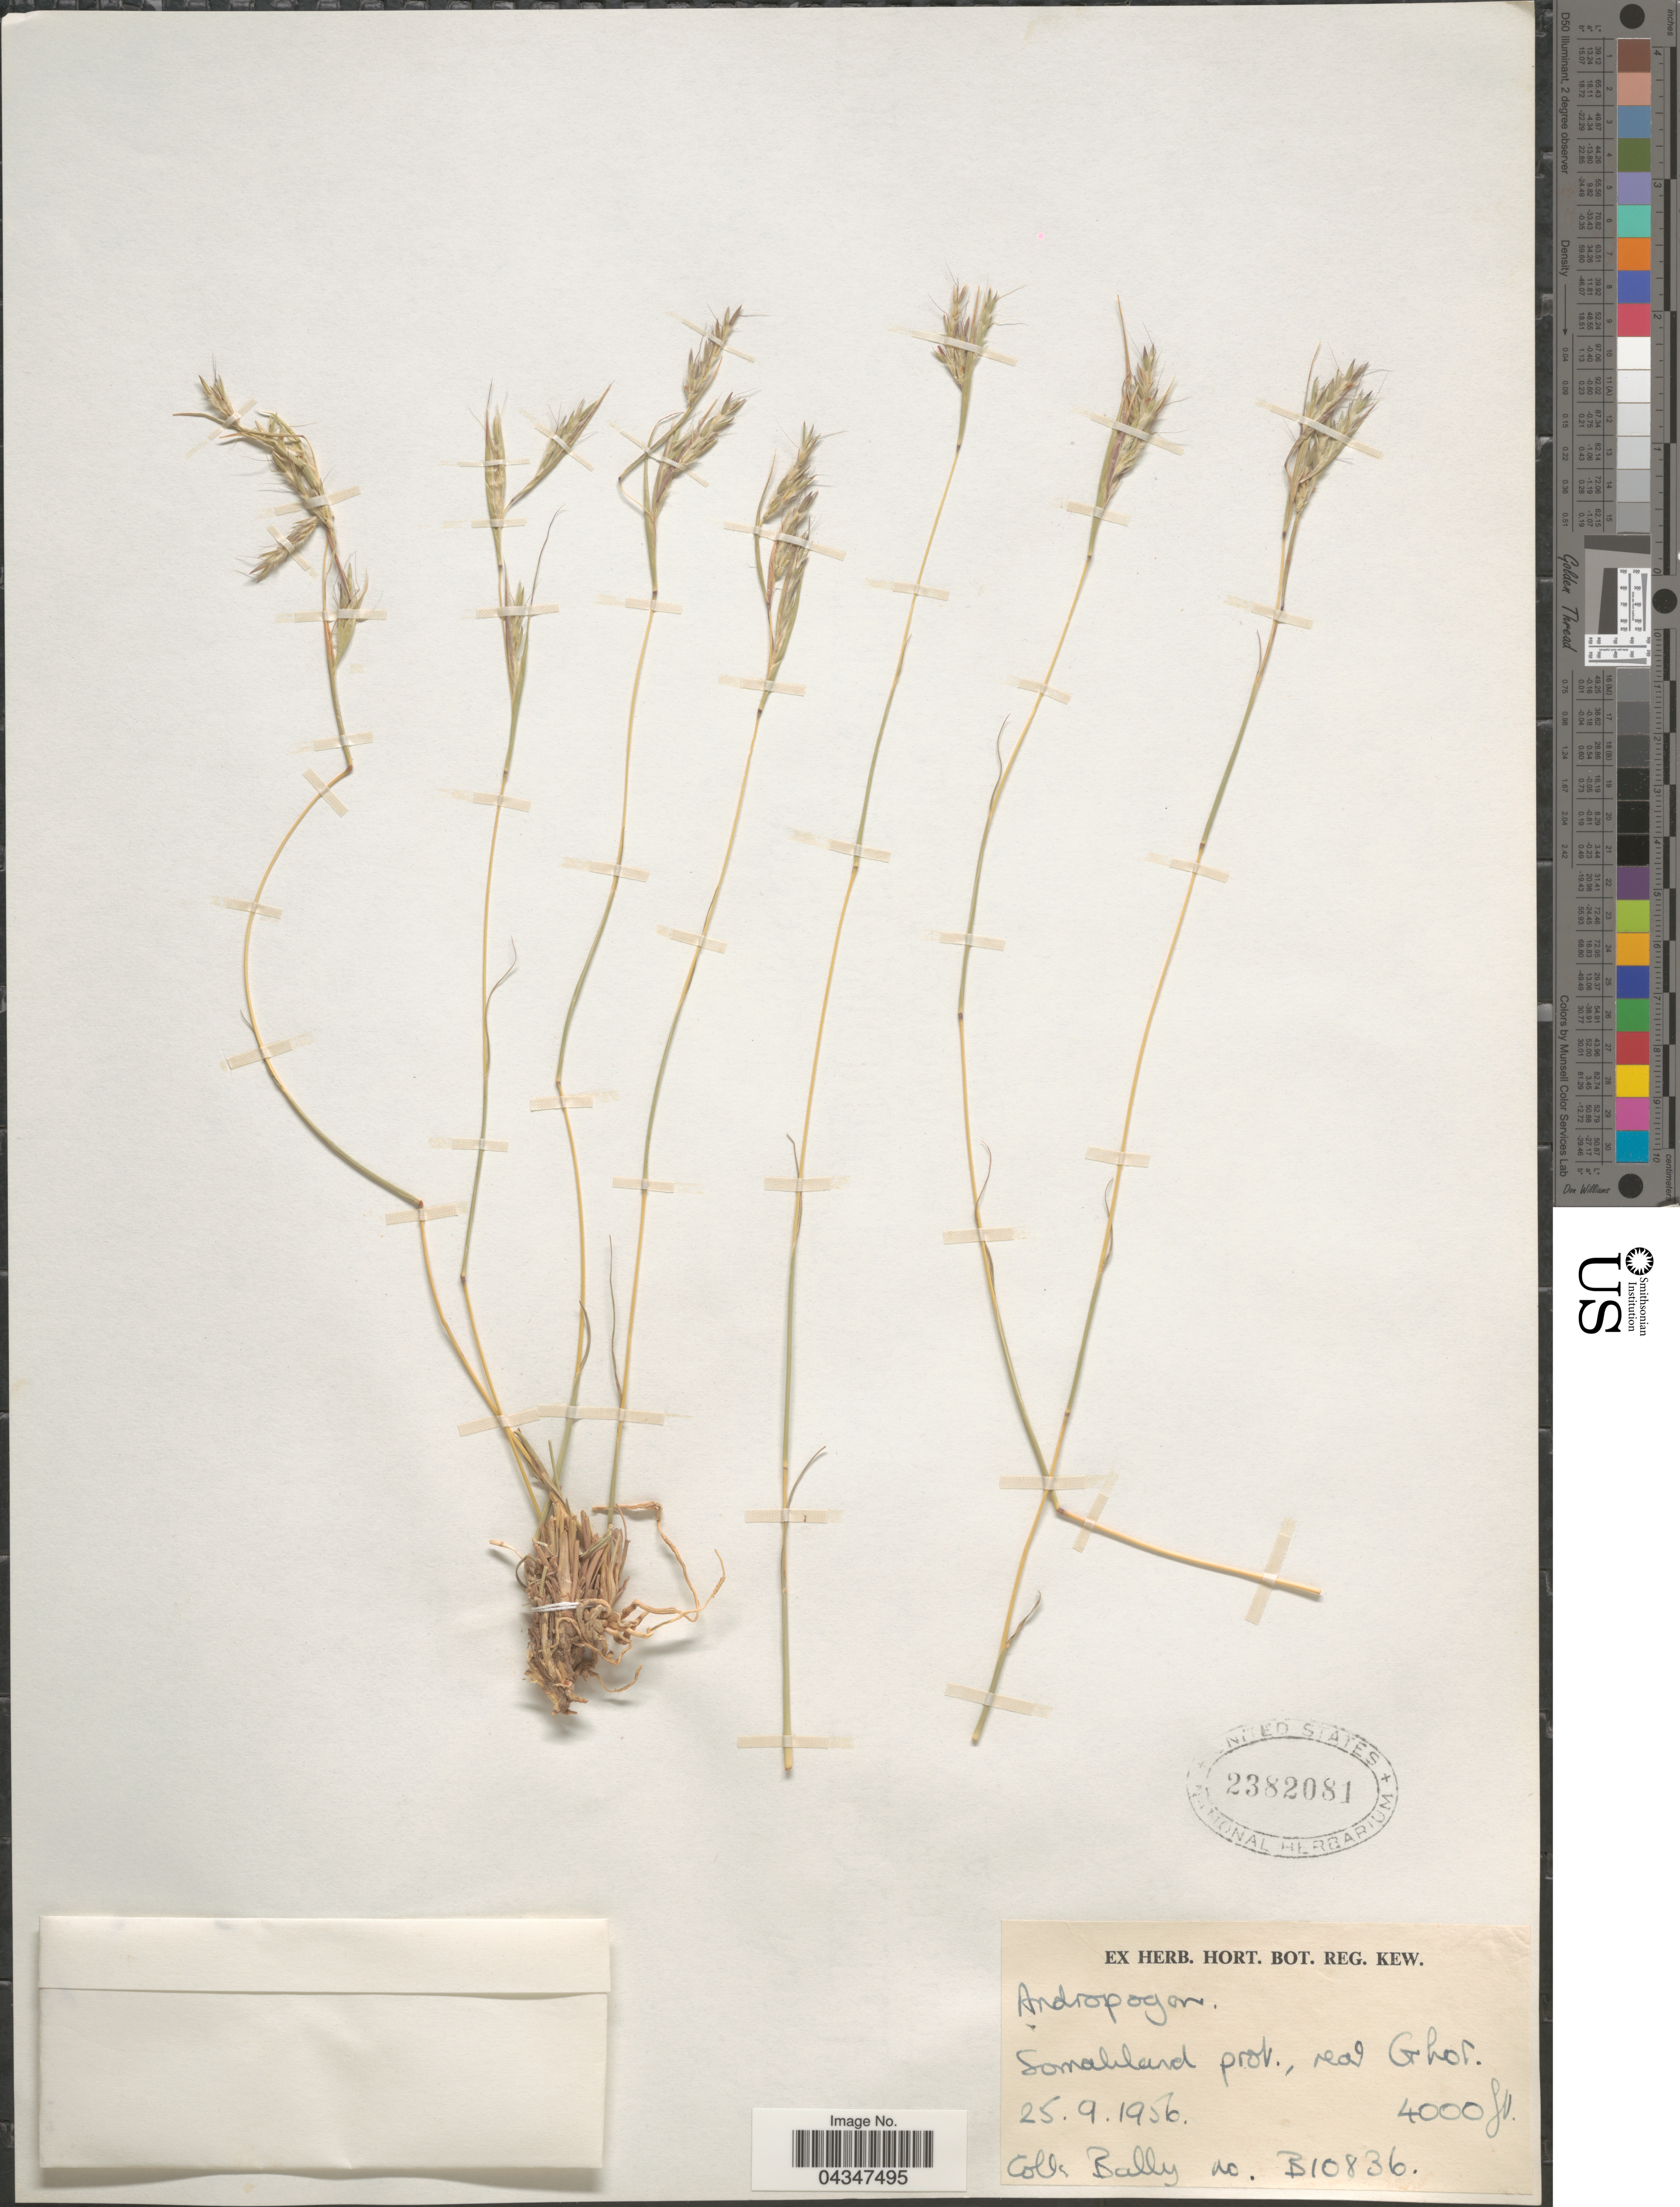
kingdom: Plantae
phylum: Tracheophyta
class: Liliopsida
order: Poales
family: Poaceae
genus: Andropogon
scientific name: Andropogon sp.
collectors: -. Bally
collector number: B10836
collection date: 1956-09-25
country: Somalia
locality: Somaliland prov., near Ghor.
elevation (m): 1219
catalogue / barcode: US 2382081